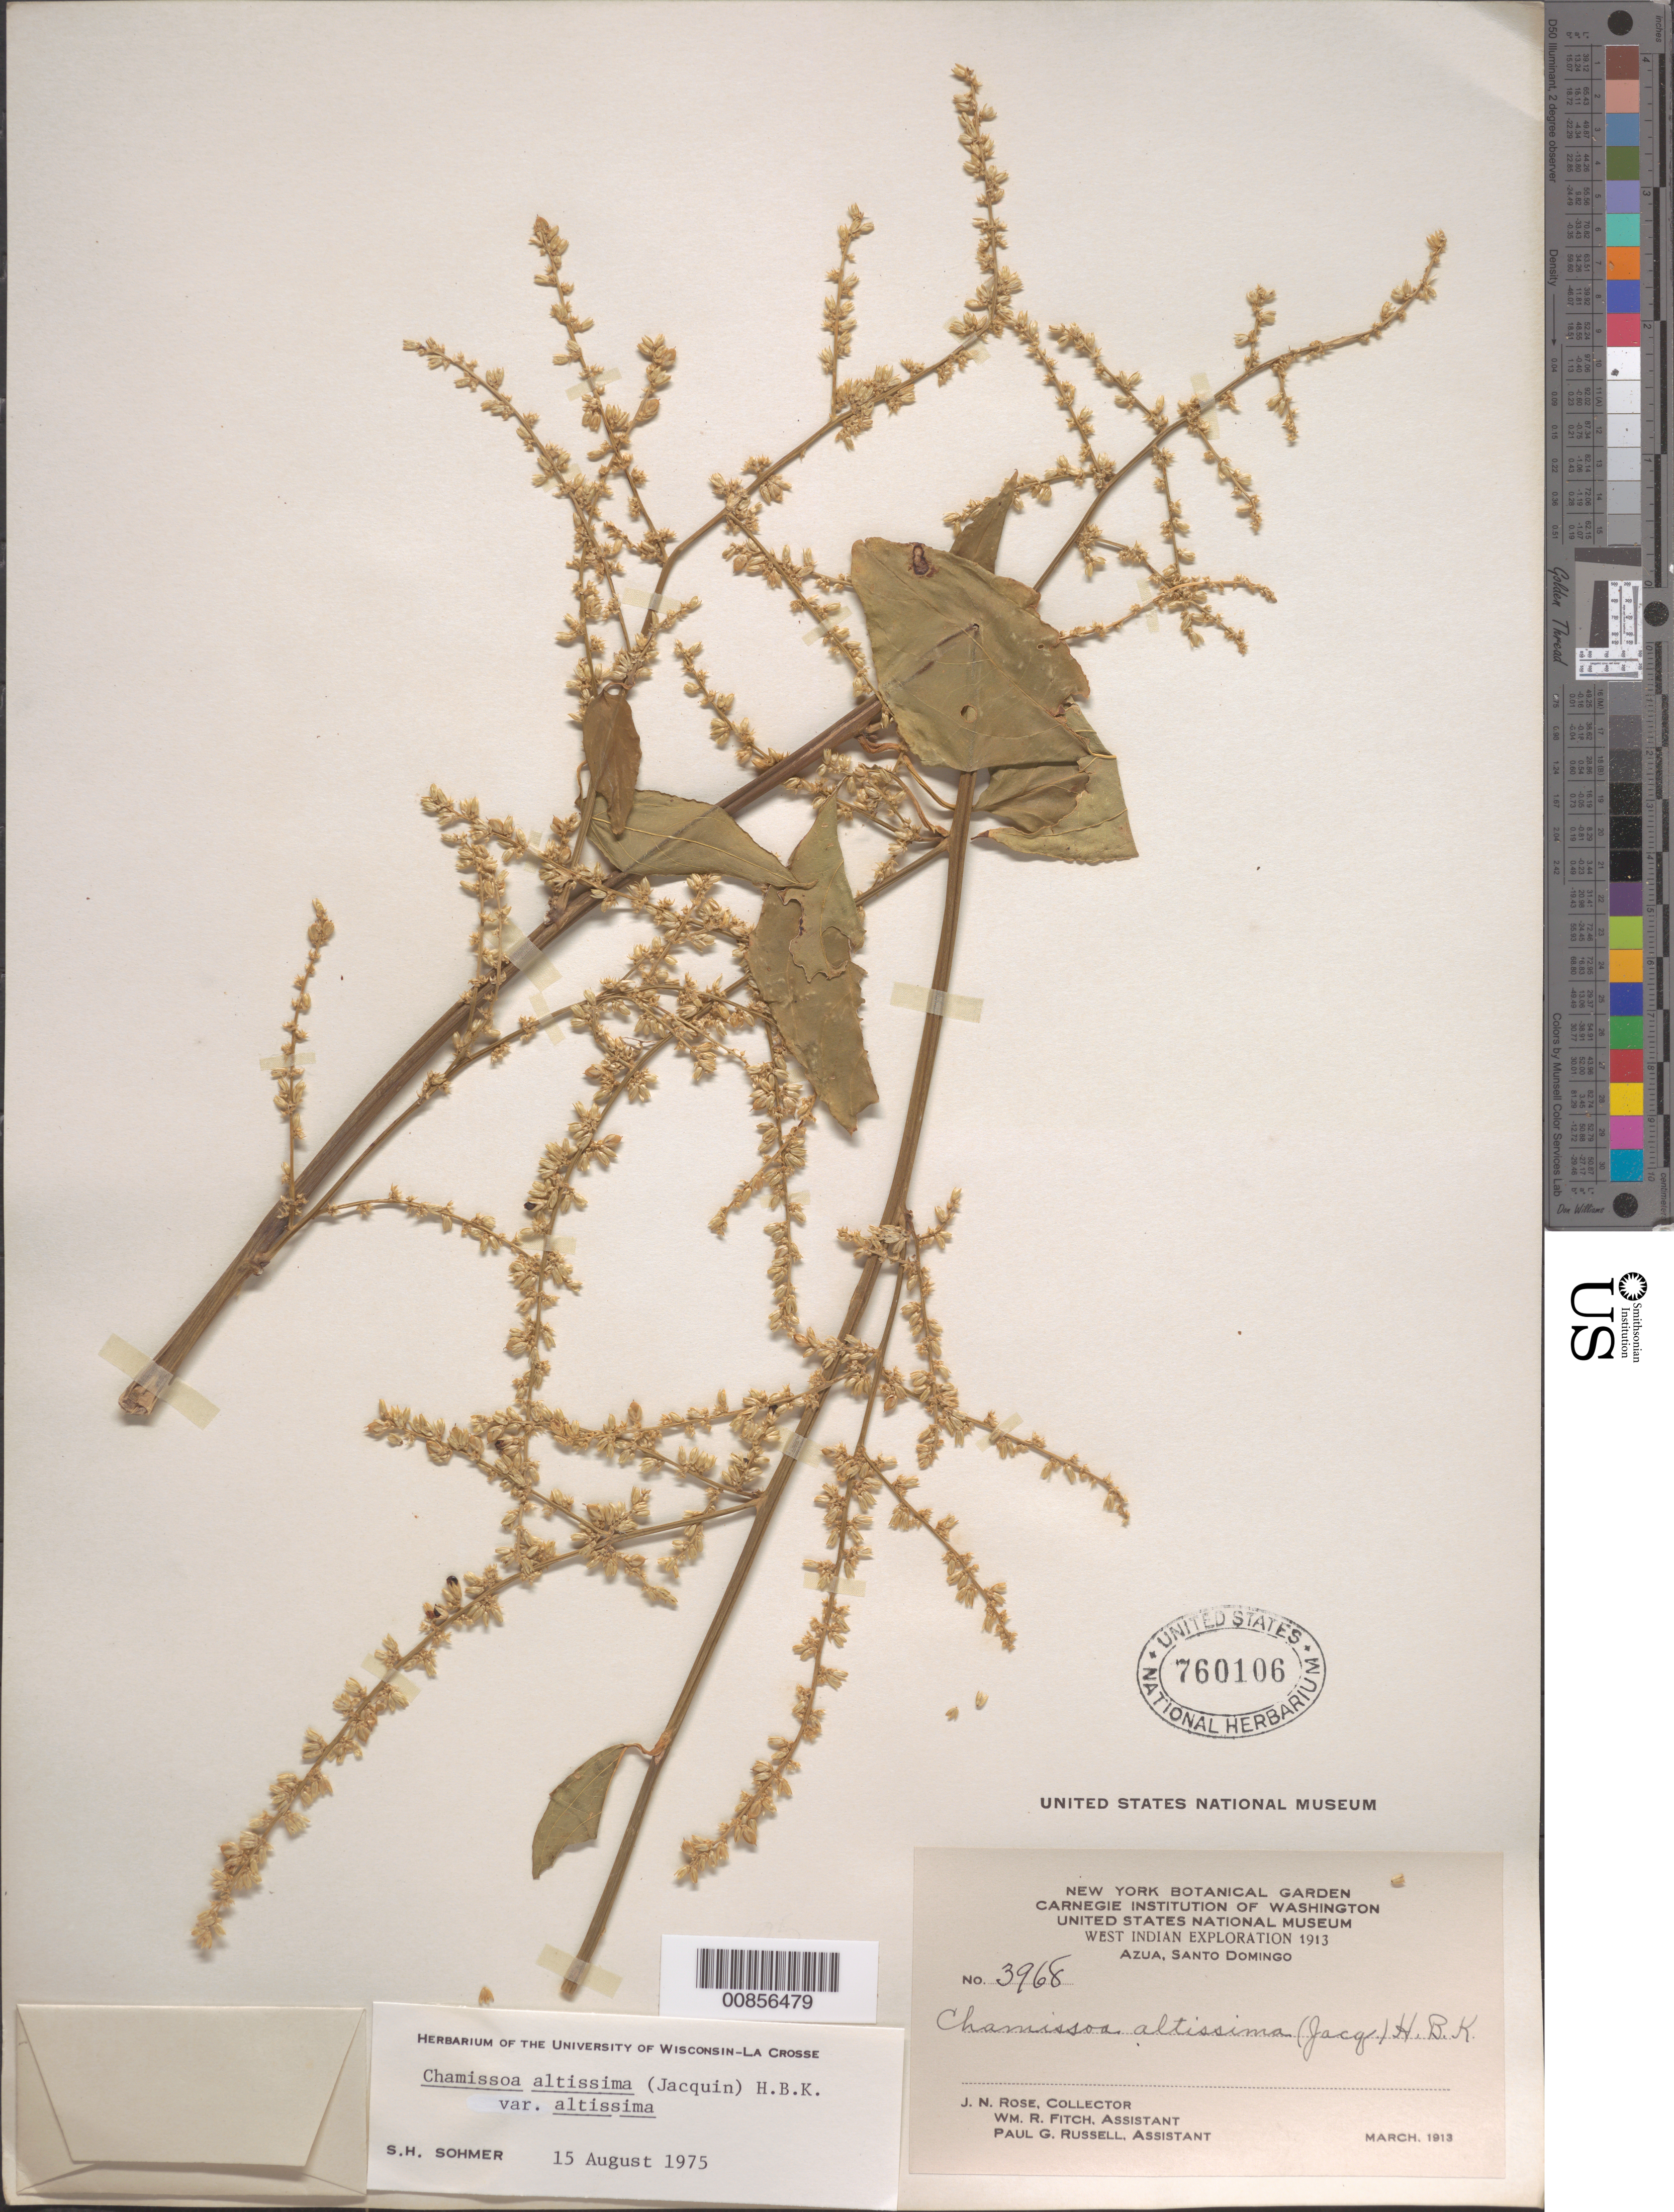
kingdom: Plantae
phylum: Tracheophyta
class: Magnoliopsida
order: Caryophyllales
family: Amaranthaceae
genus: Chamissoa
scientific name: Chamissoa altissima var. altissima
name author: (Jacq.) Kunth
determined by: Sohmer, S. H.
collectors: J. N. Rose, W. R. Fitch & P. G. Russell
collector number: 3968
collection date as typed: Mar 1913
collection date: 1913-03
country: Dominican Republic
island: Hispaniola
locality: Azua, Santo Domingo.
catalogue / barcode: US 760106